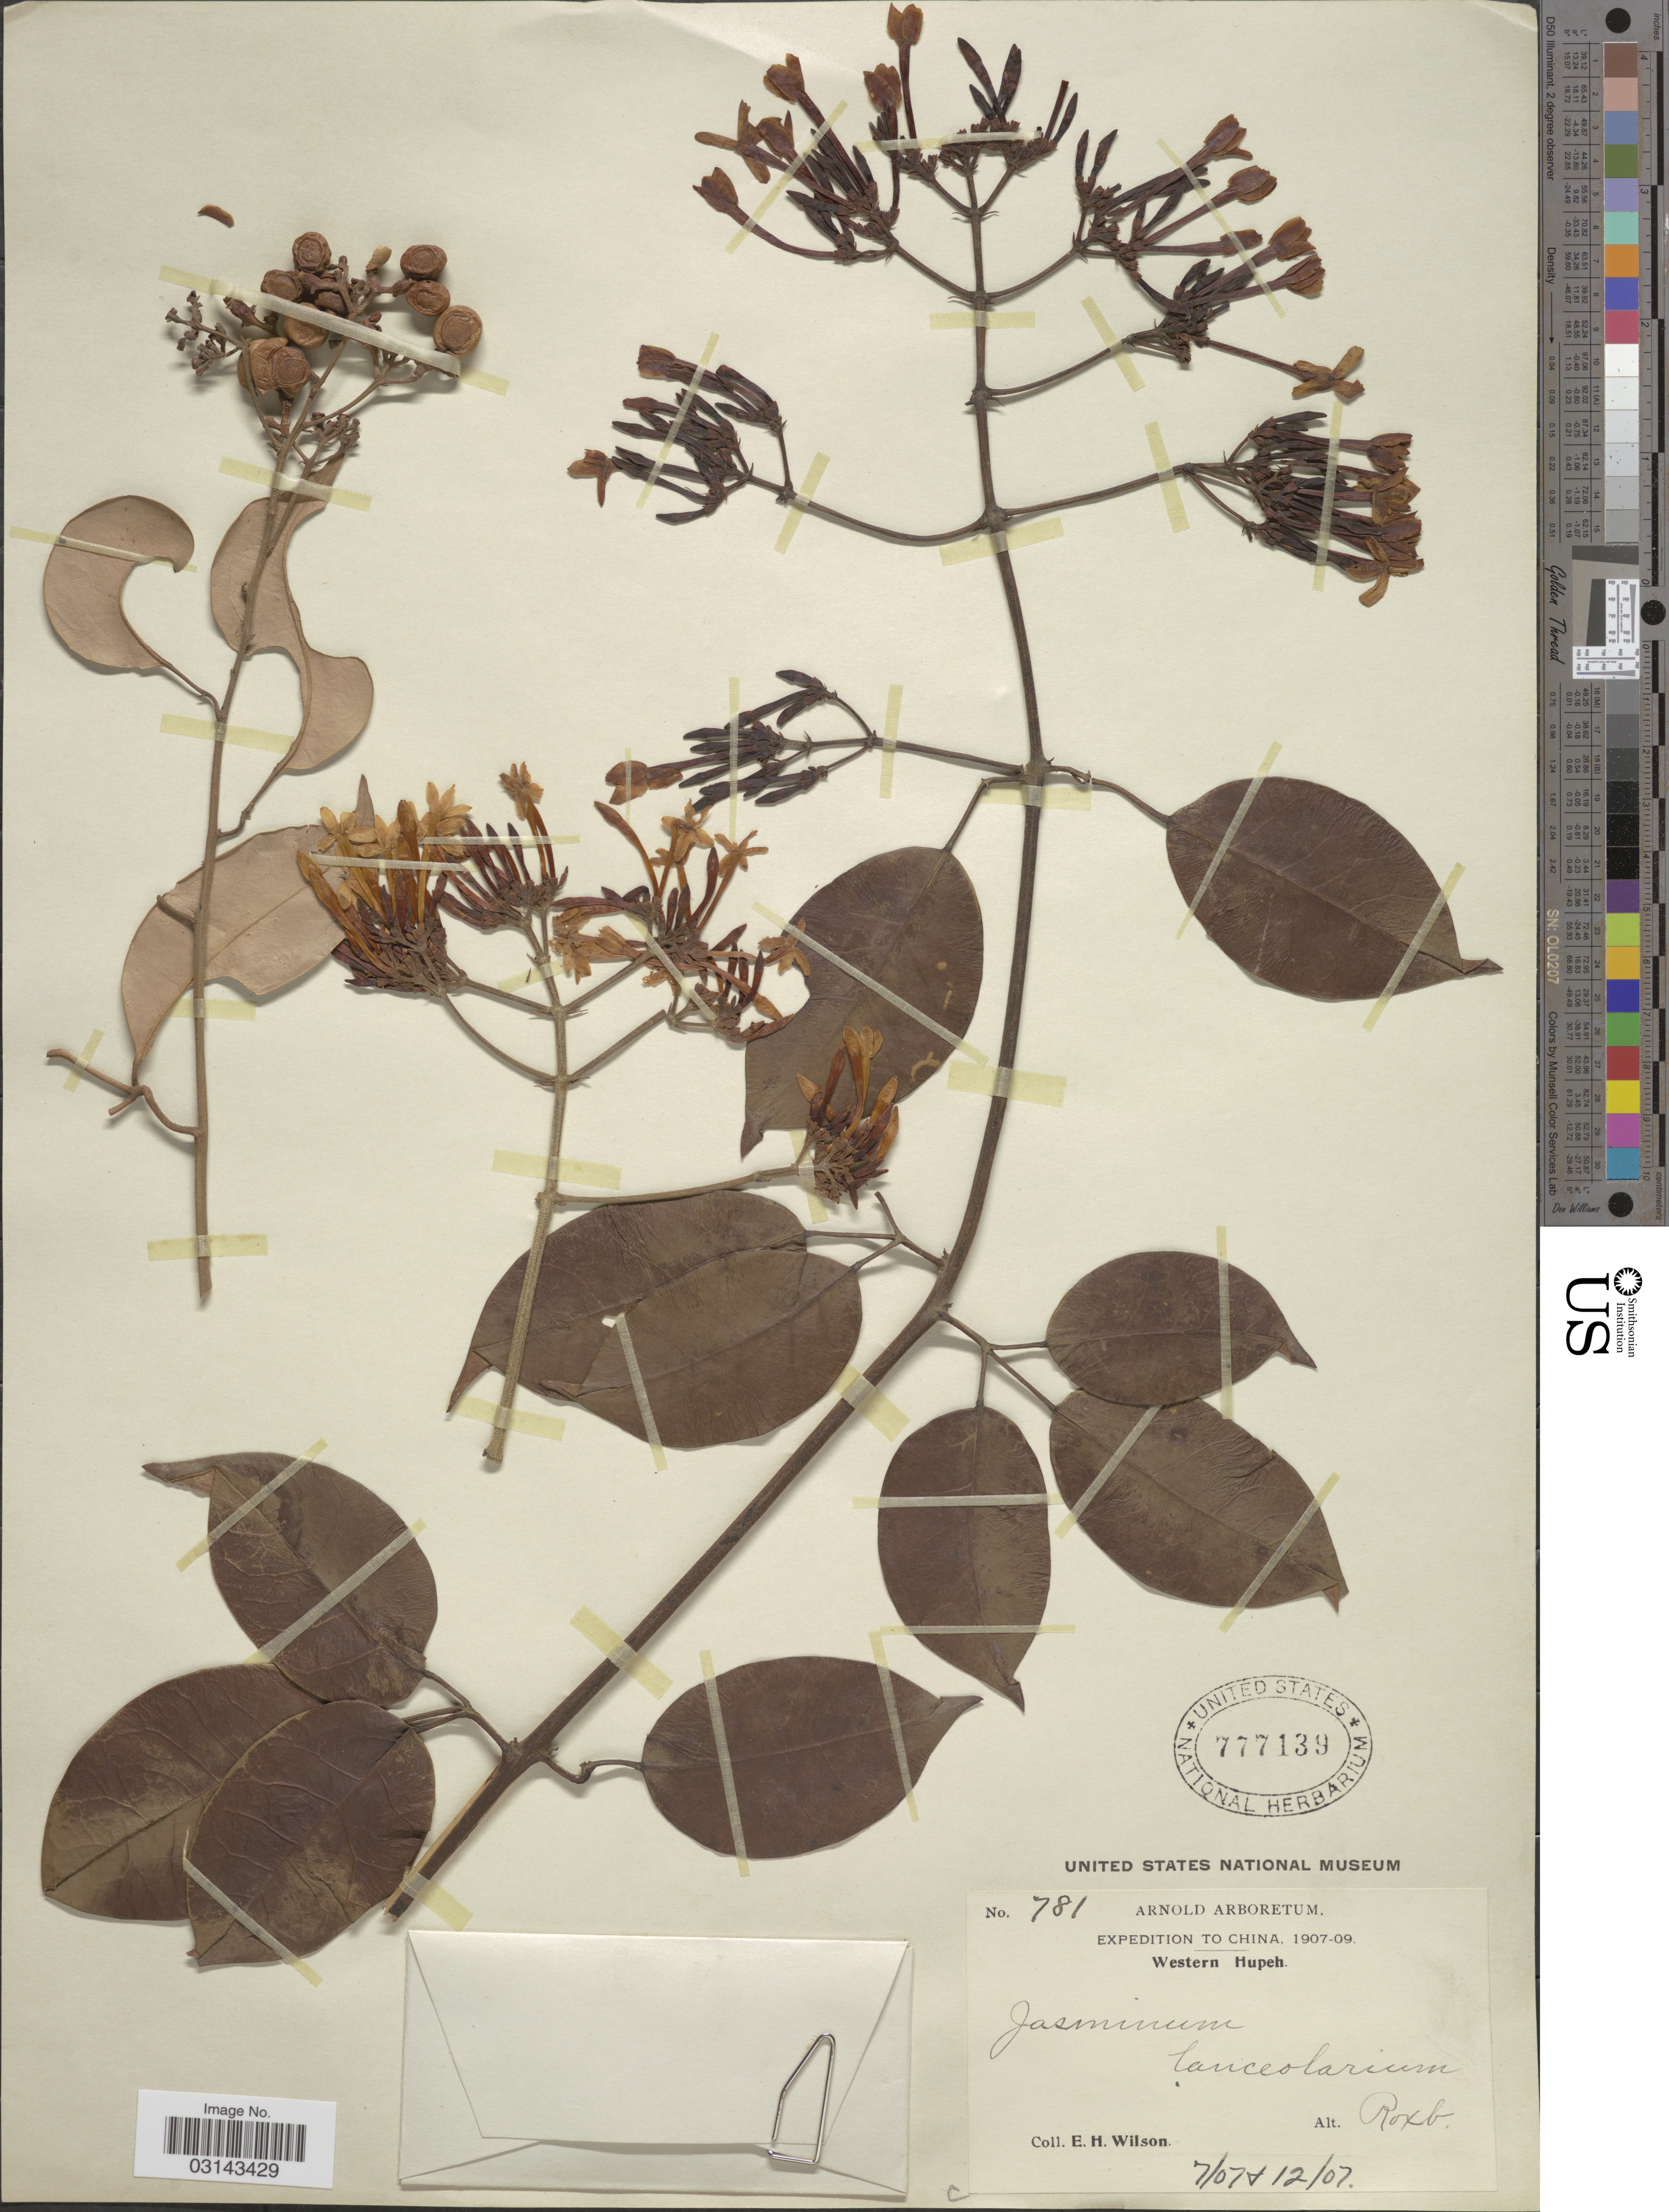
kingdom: Plantae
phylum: Tracheophyta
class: Magnoliopsida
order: Lamiales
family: Oleaceae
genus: Jasminum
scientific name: Jasminum lanceolarium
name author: Roxb.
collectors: E. Wilson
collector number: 781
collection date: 1907-07/1907-12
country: China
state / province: Hubei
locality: Western Hupeh.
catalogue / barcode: US 777139